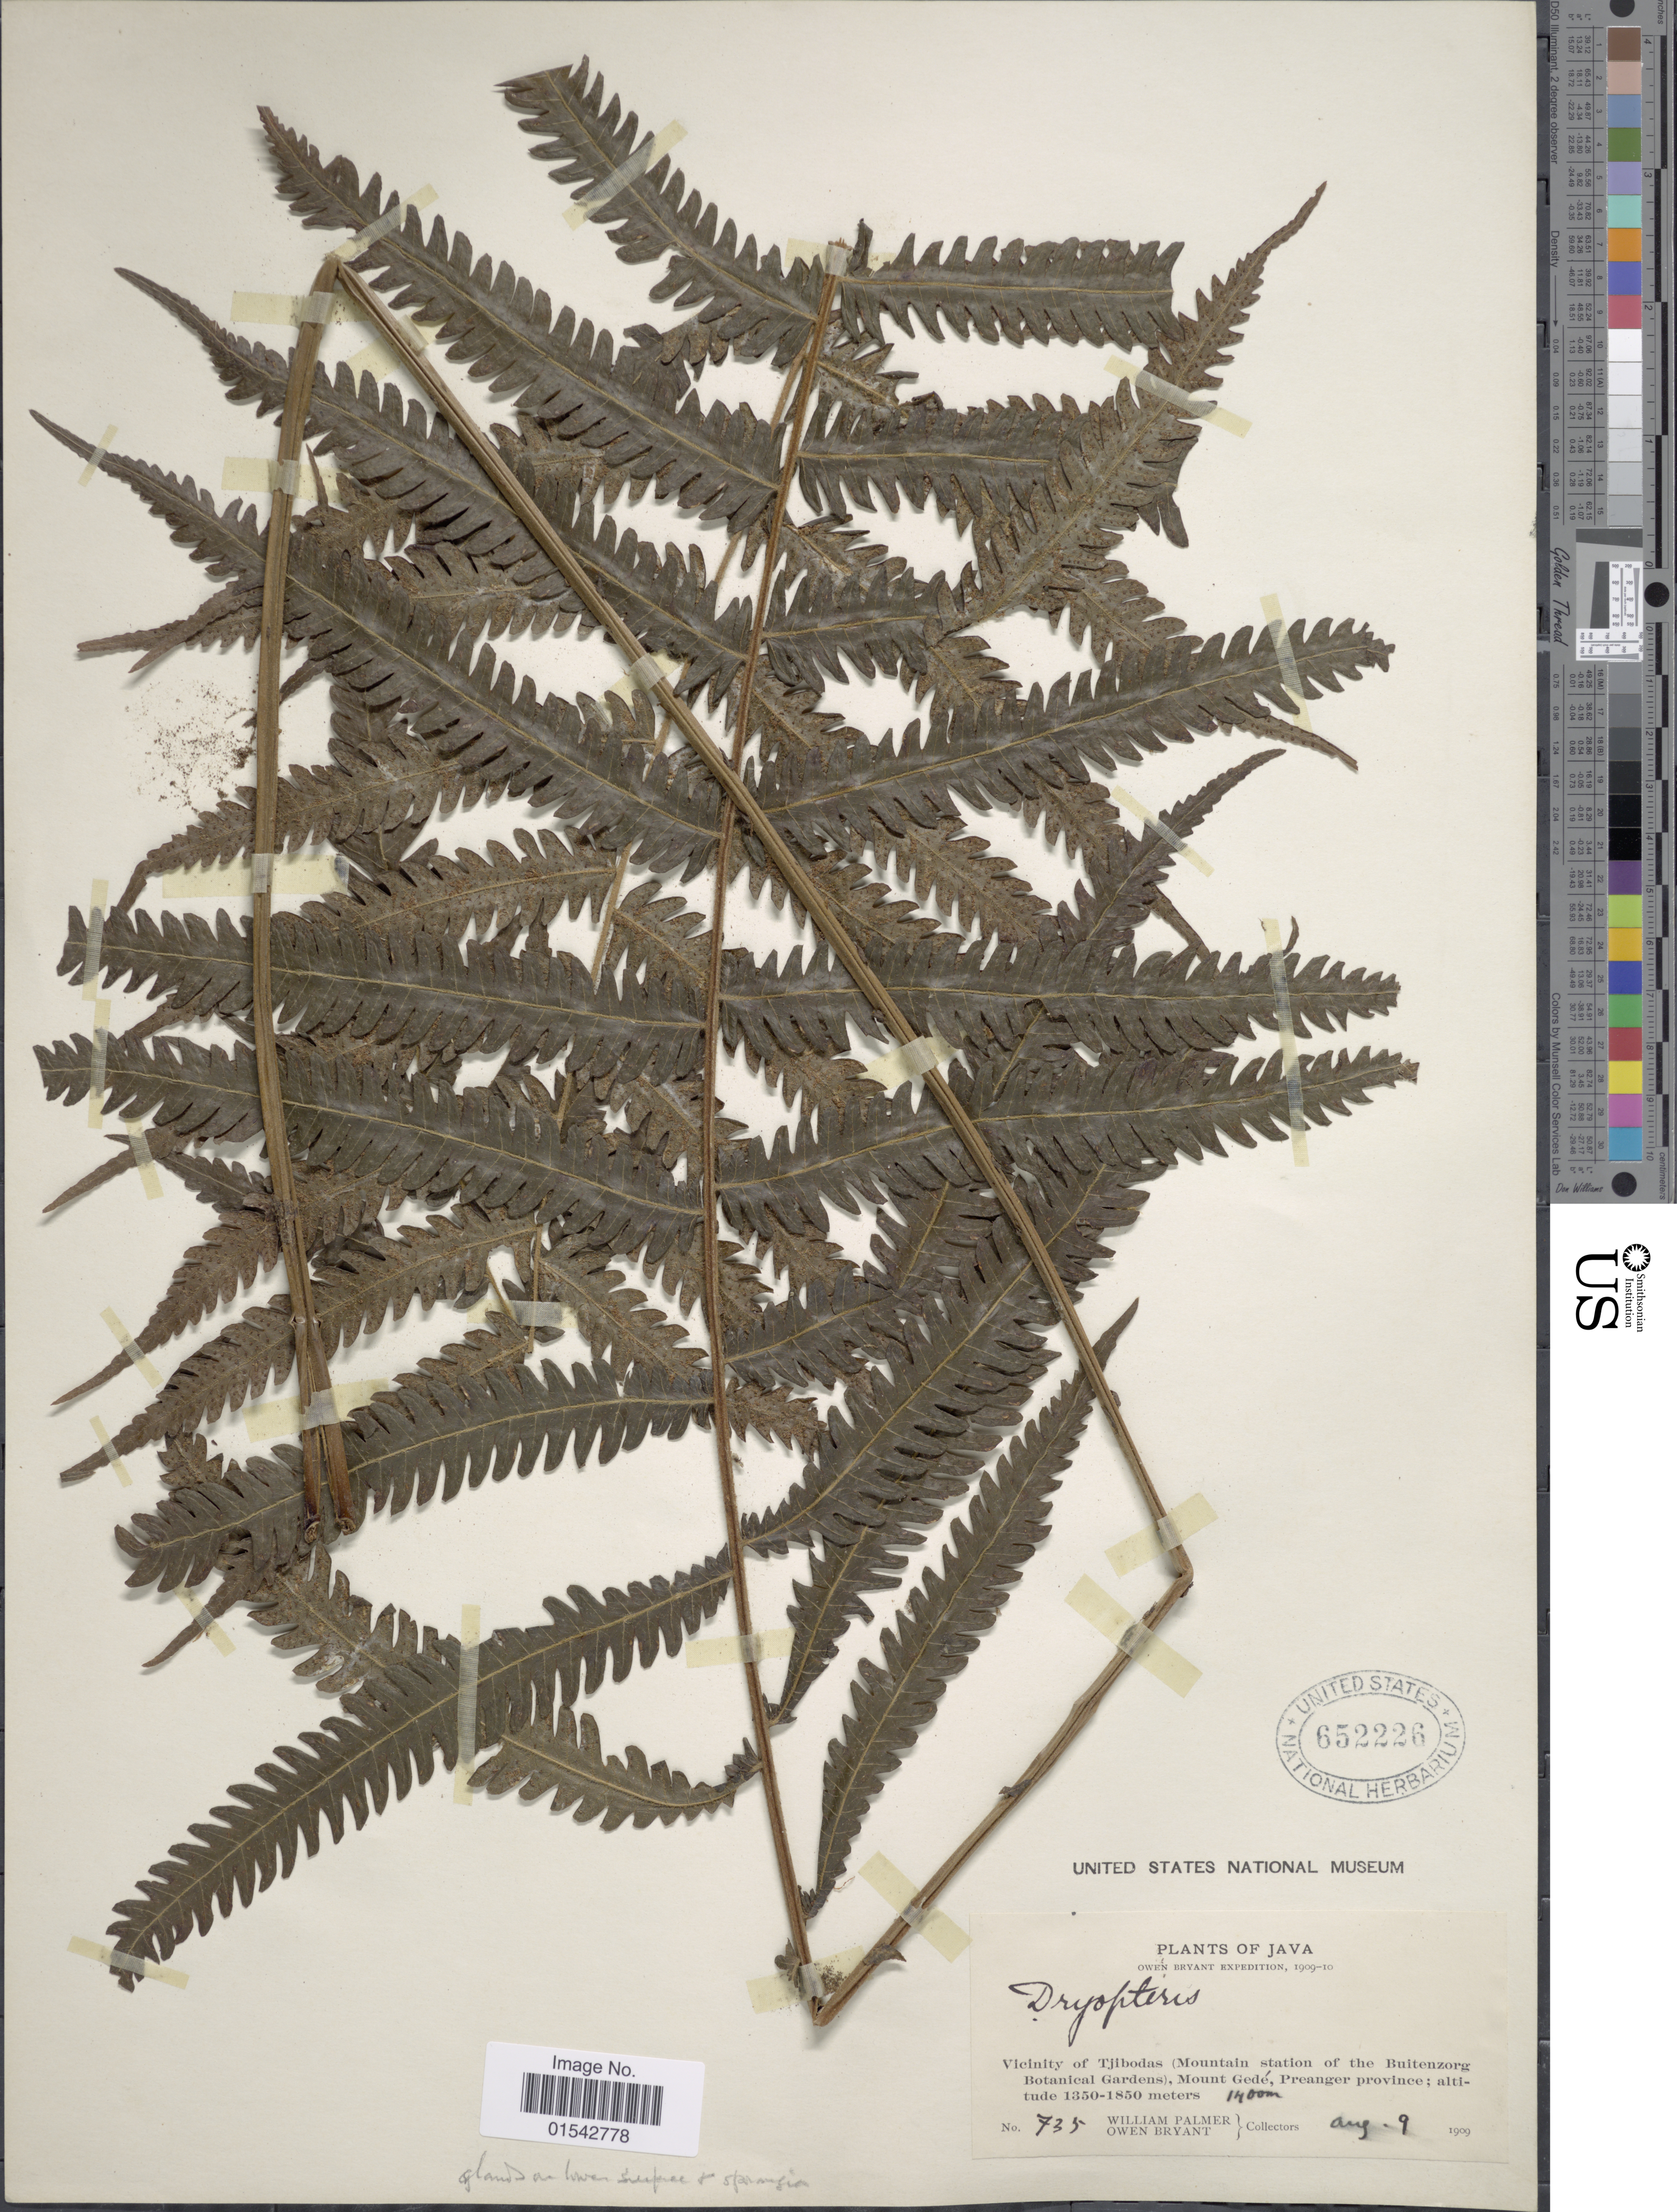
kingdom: Plantae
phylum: Tracheophyta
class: Polypodiopsida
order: Polypodiales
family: Thelypteridaceae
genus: Cyclosorus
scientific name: Cyclosorus sp.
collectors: W. Palmer & O. Bryant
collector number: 735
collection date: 1909-08-09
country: Indonesia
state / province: Java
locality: Java, vicinity of Tjibodas (Mountain station of the Buitenzorg Botanical Gardens), Mount Gede, Preanger province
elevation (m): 1400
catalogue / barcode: US 652226